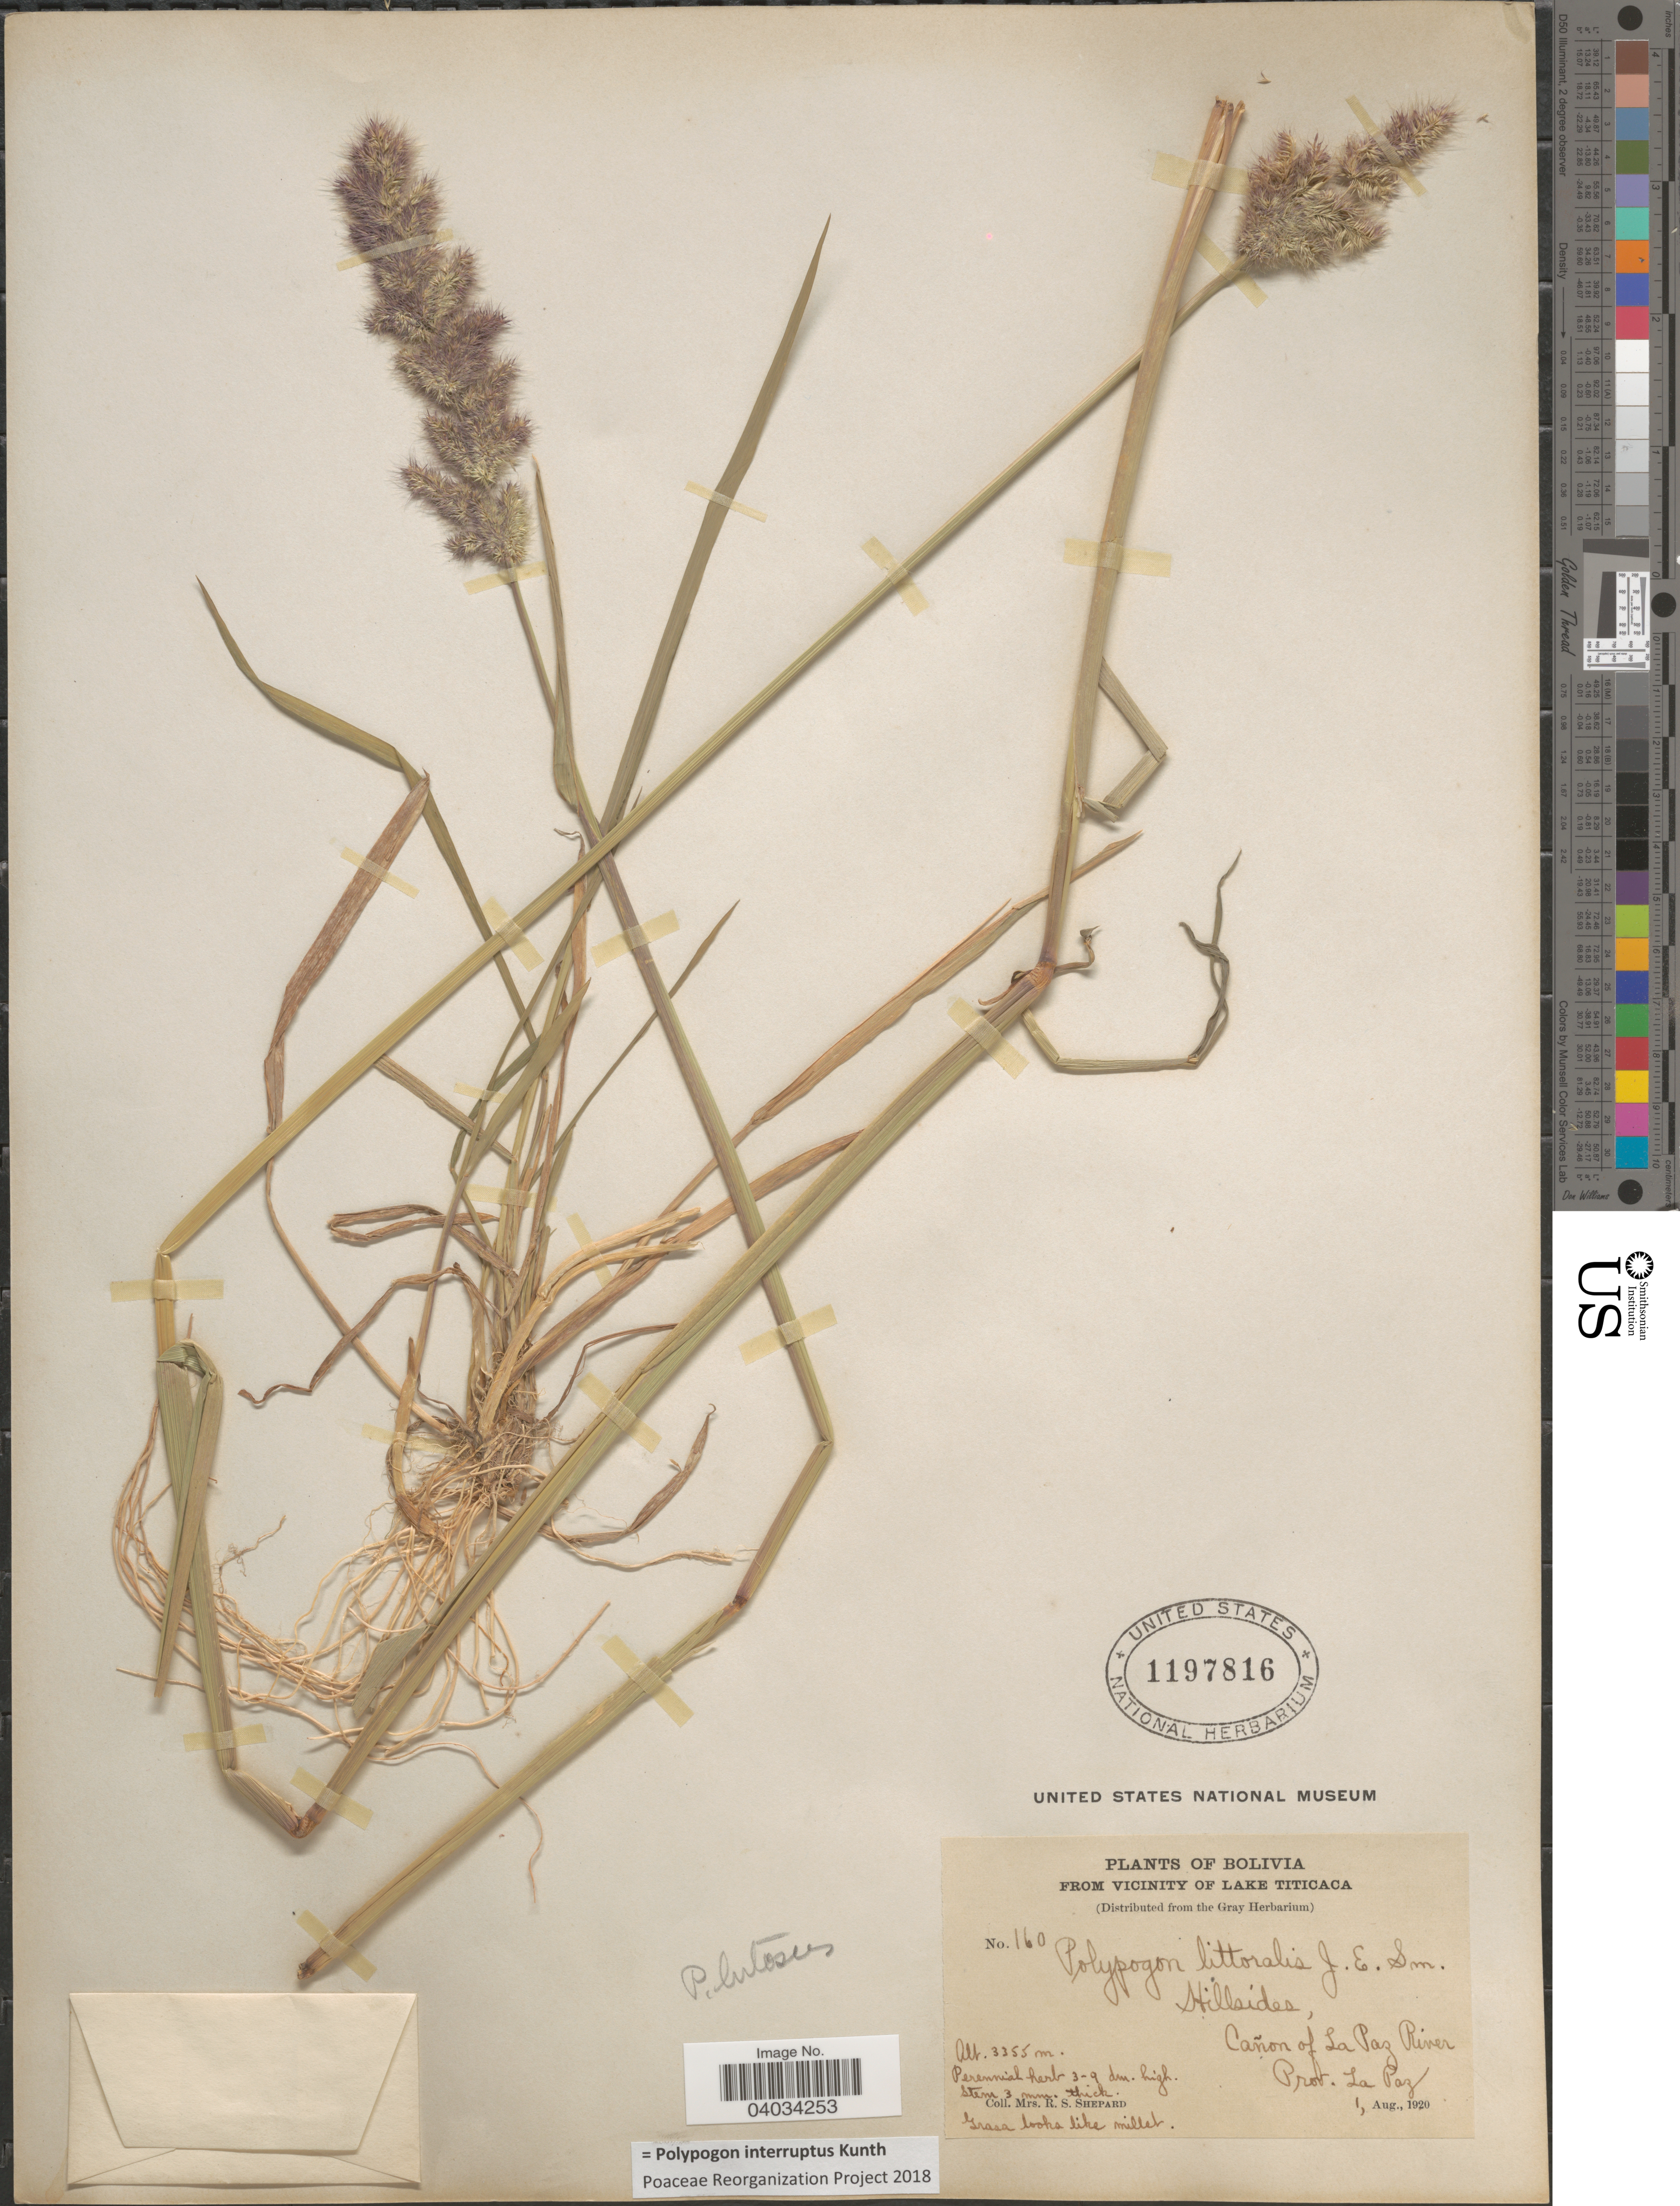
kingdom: Plantae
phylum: Tracheophyta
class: Liliopsida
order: Poales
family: Poaceae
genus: Polypogon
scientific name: Polypogon interruptus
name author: Kunth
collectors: R. Shepard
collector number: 160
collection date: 1920-08-01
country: Bolivia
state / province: La Paz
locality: From vicinity of Lake Titicaca. Hillsides, Cañon of La Paz River.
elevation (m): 3355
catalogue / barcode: US 1197816